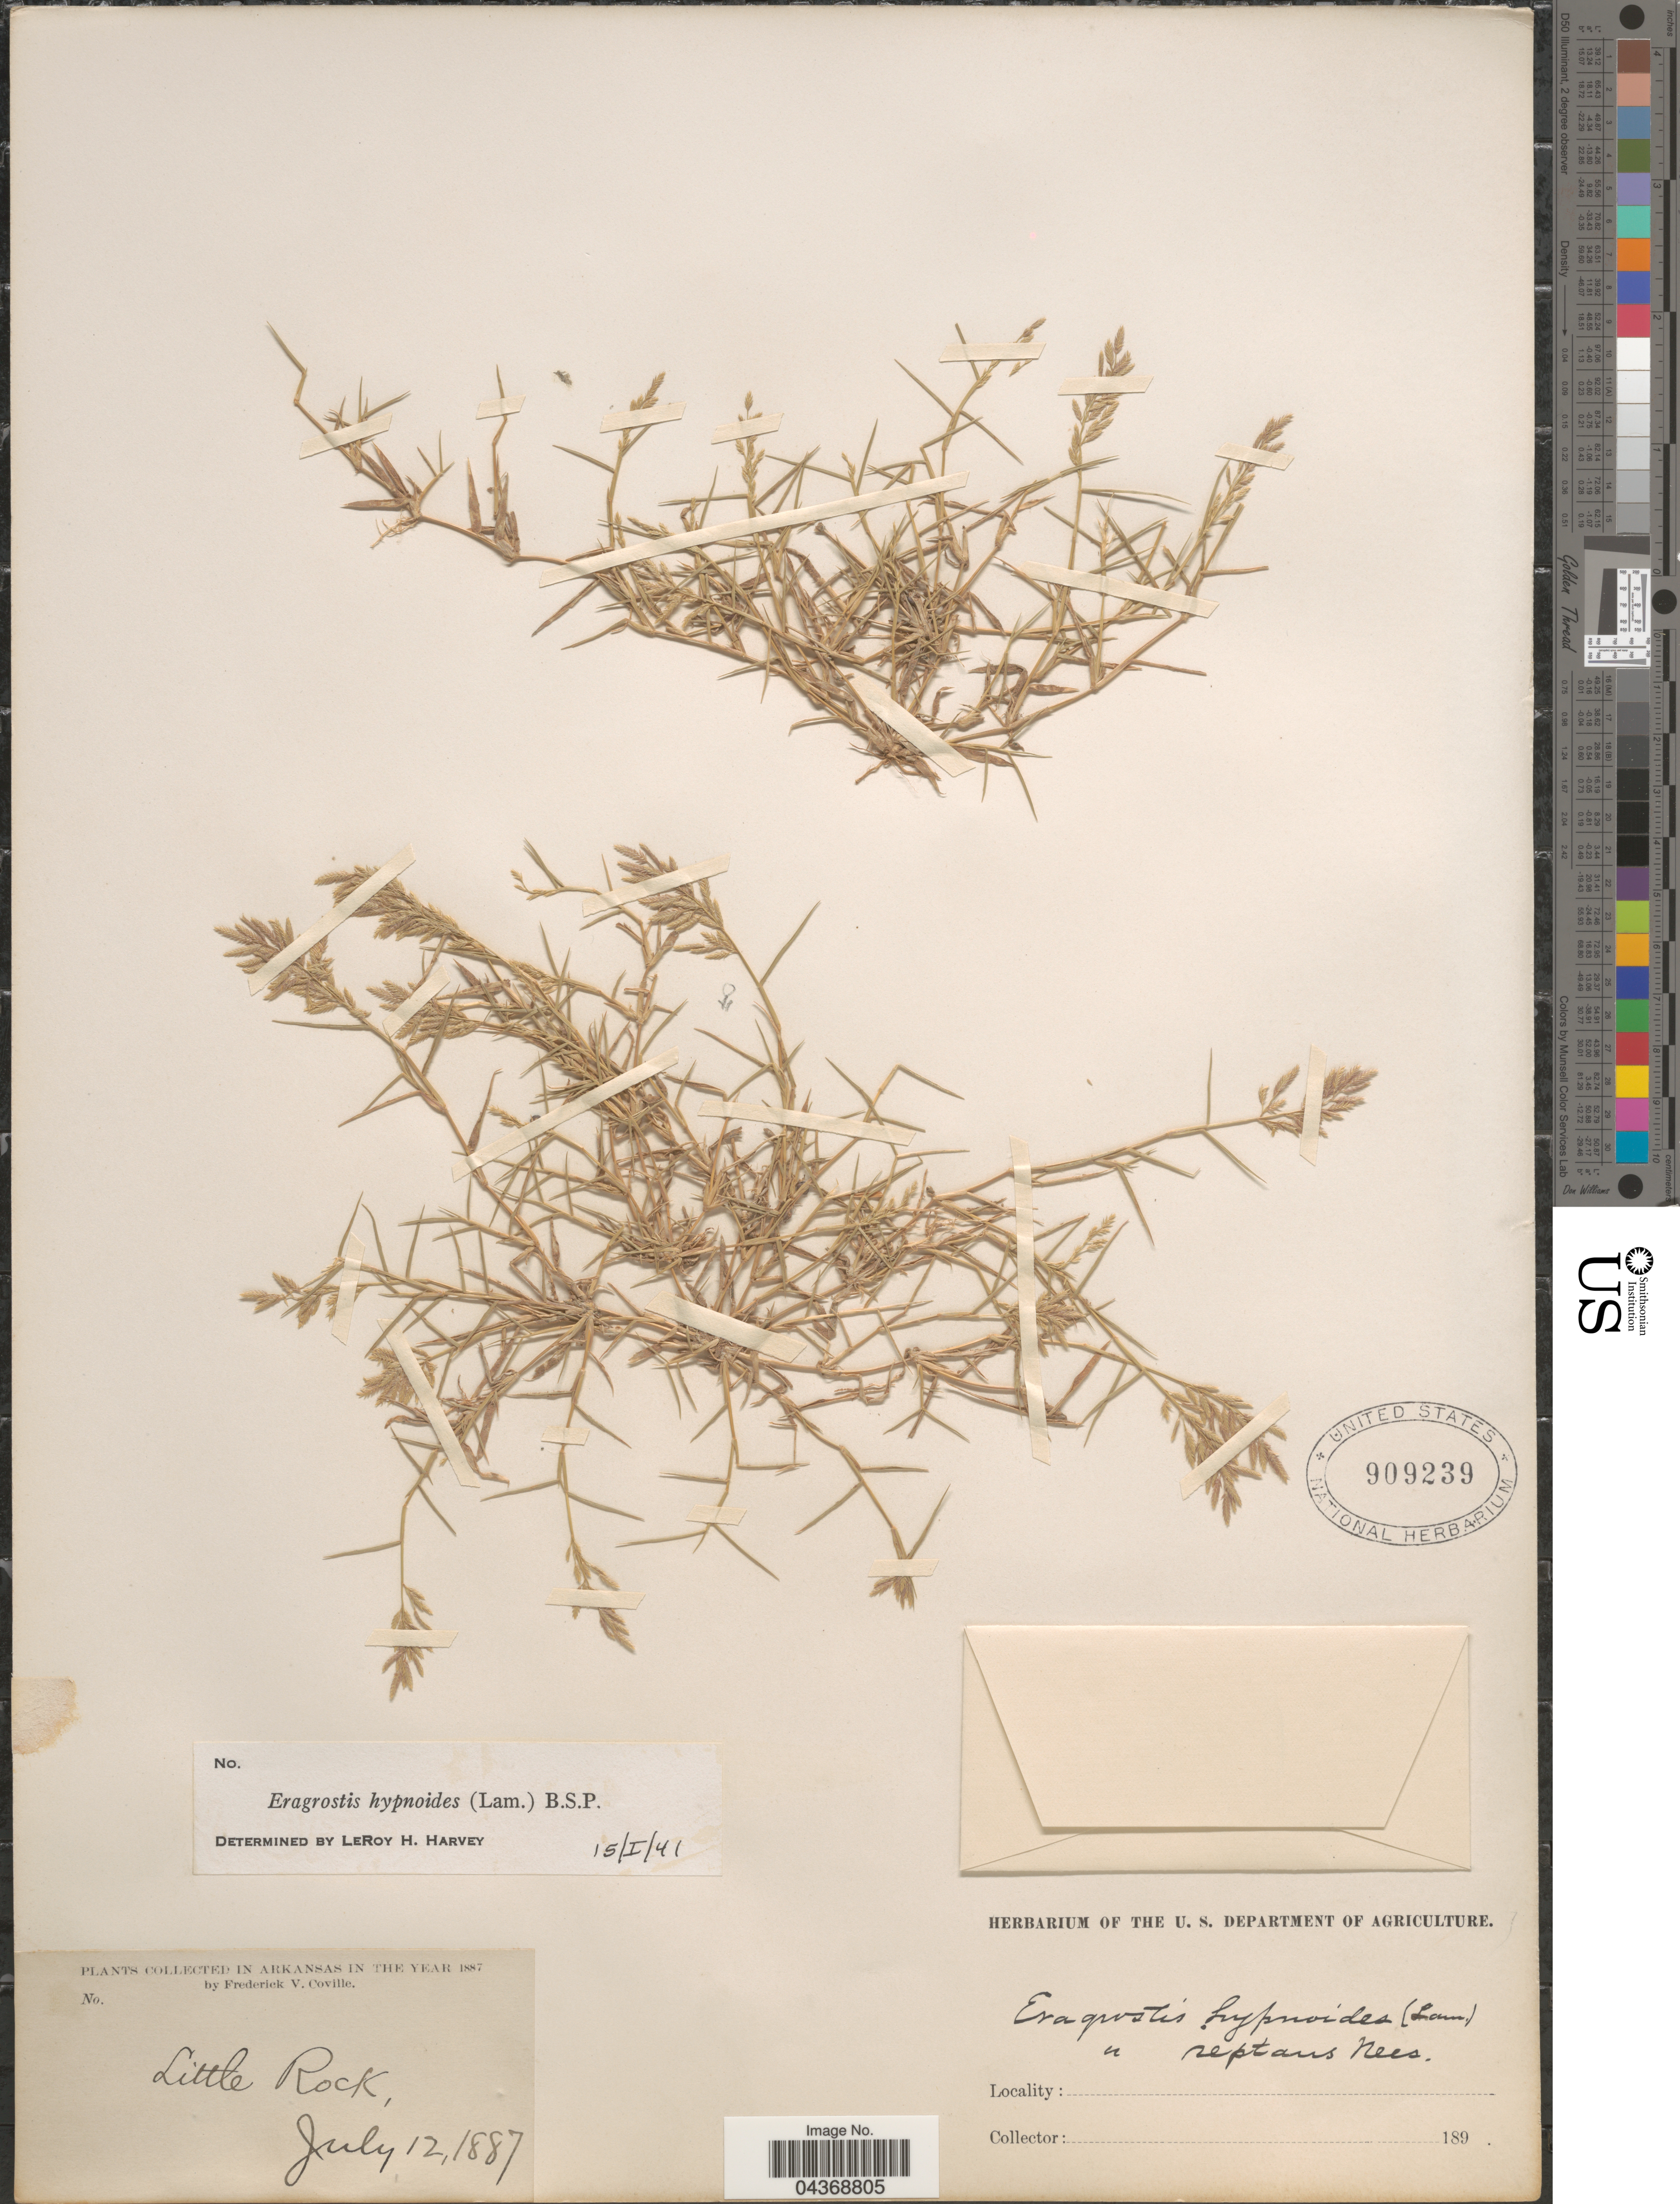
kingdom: Plantae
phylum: Tracheophyta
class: Liliopsida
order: Poales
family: Poaceae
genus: Eragrostis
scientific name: Eragrostis hypnoides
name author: (Lam.) Britton, Stearns & Poggenb.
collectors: F. V. Coville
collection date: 1887-07-12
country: United States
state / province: Arkansas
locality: Little Rock.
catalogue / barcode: US 909239